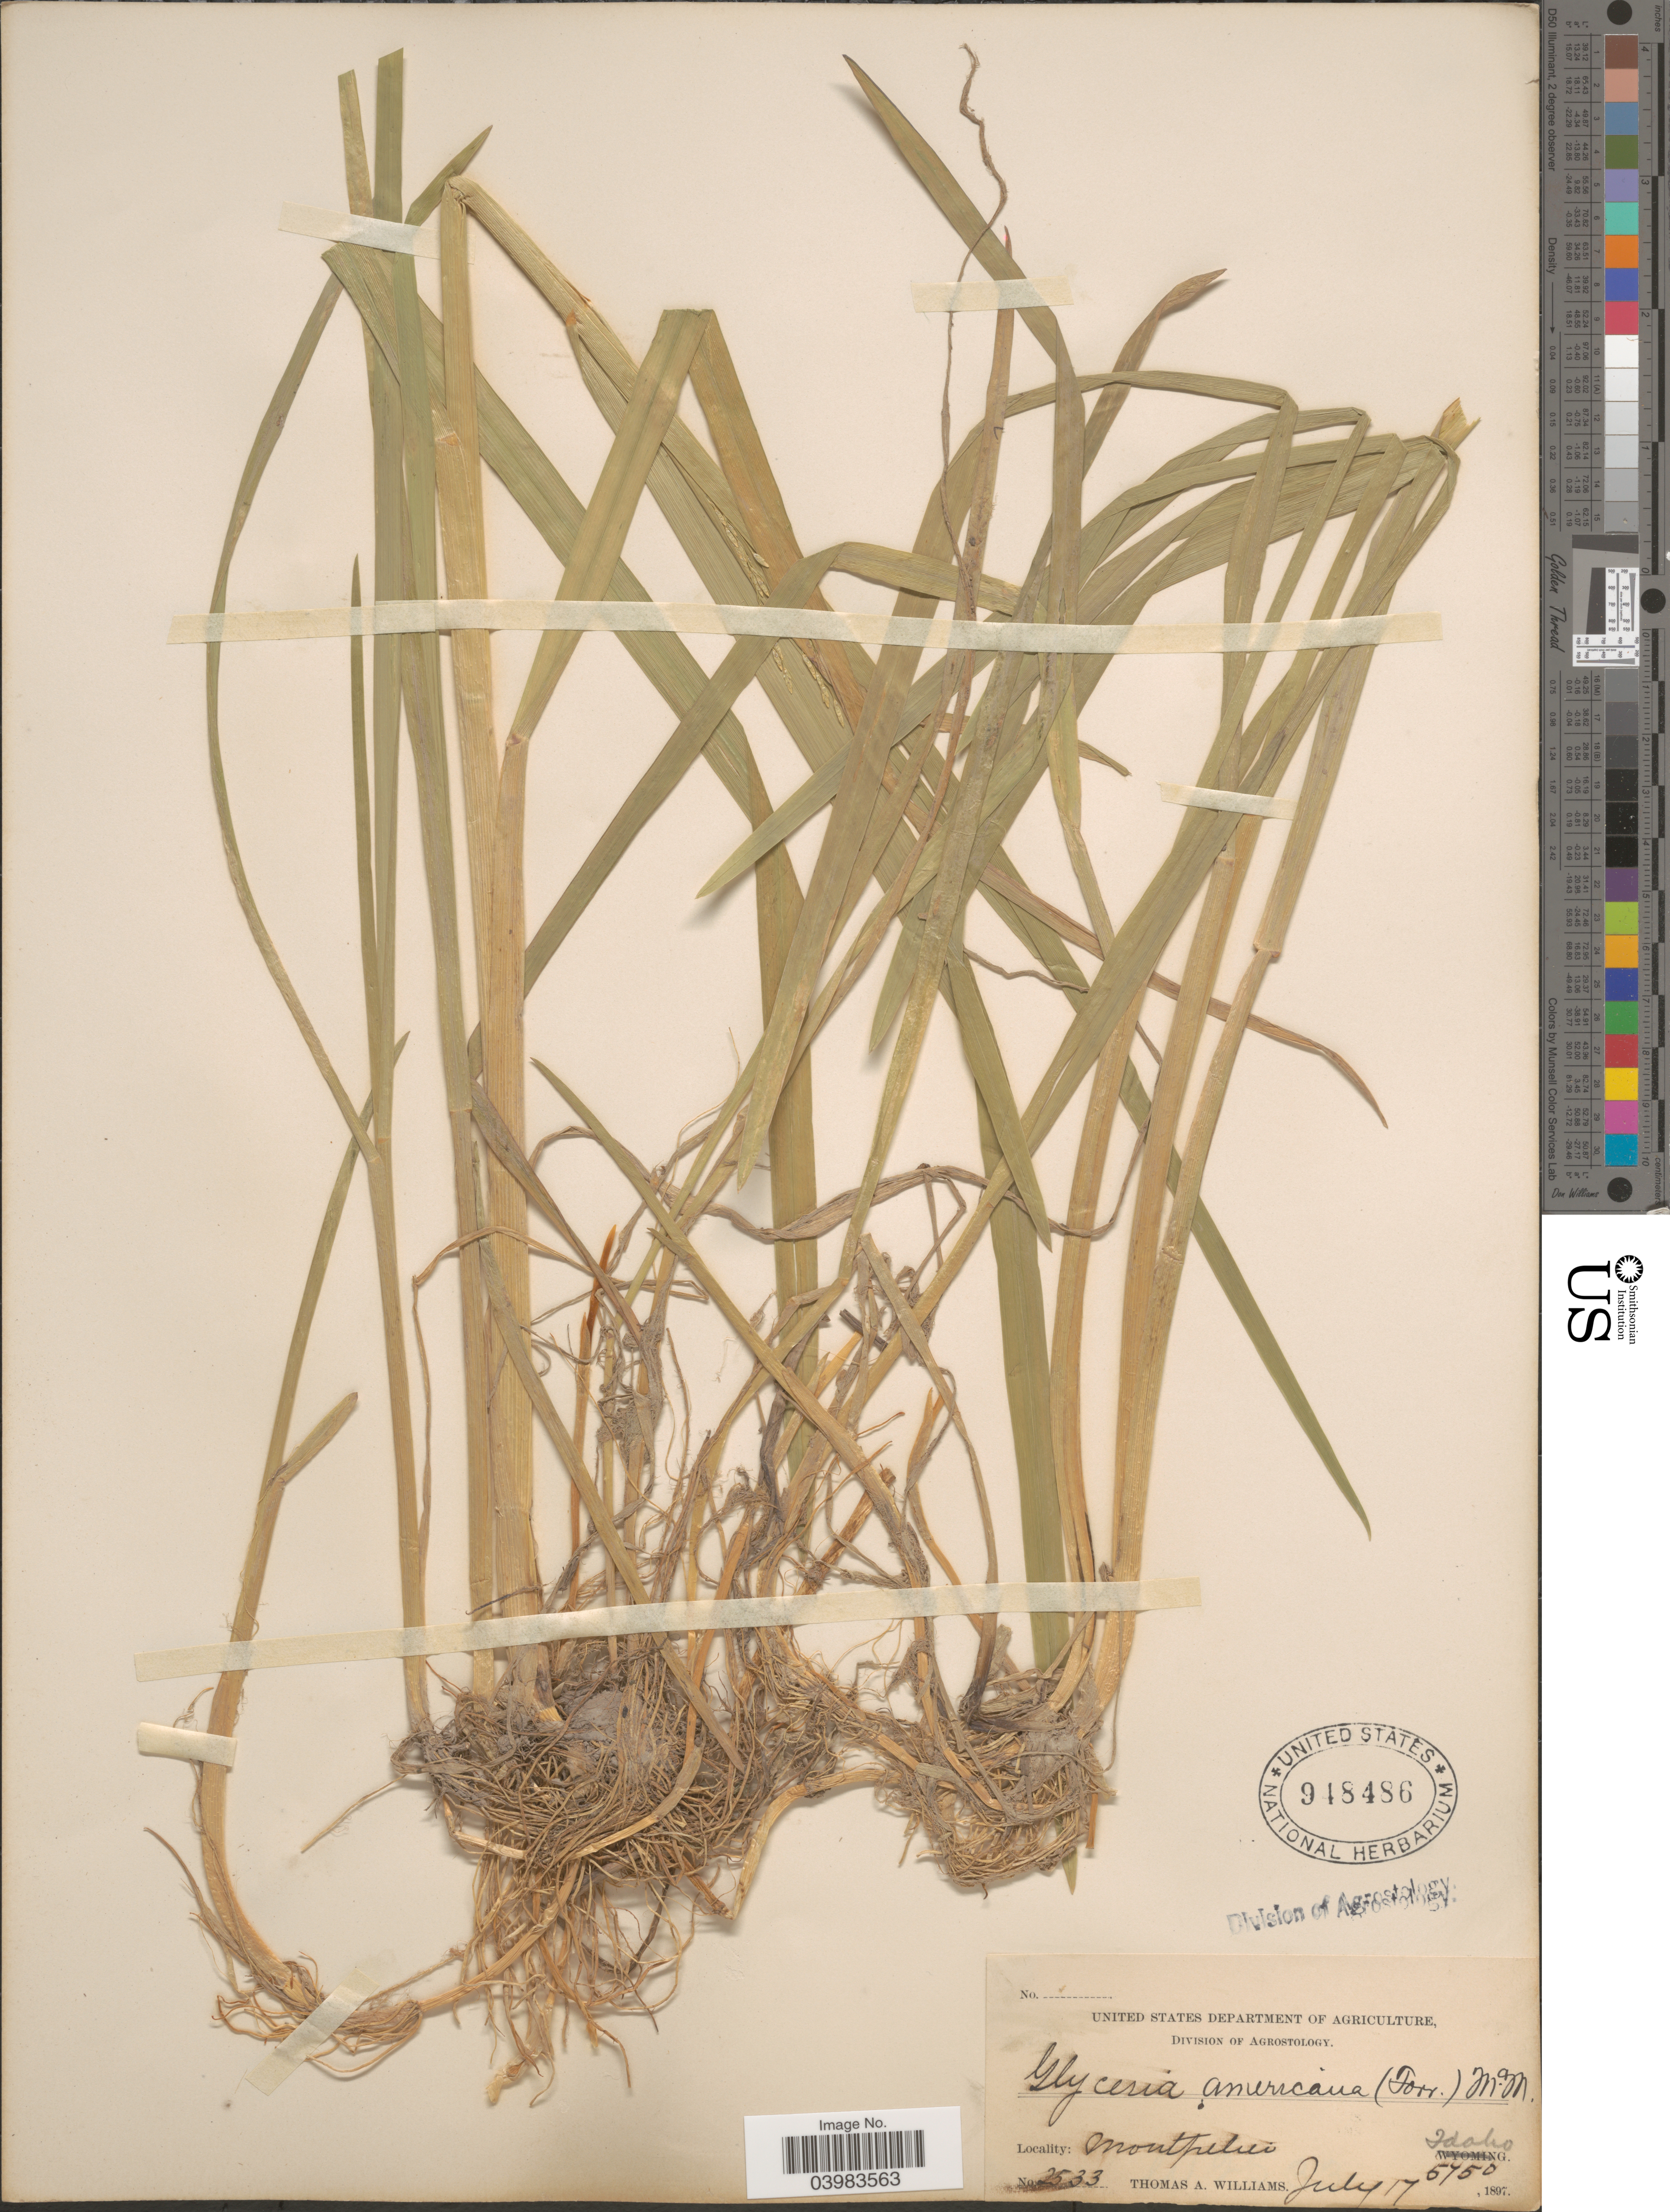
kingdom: Plantae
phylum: Tracheophyta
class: Liliopsida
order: Poales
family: Poaceae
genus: Glyceria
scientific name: Glyceria grandis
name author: S. Watson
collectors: T. A. Williams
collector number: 2533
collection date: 1897-07-17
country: United States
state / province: Idaho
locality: Montpelier.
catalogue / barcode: US 948486